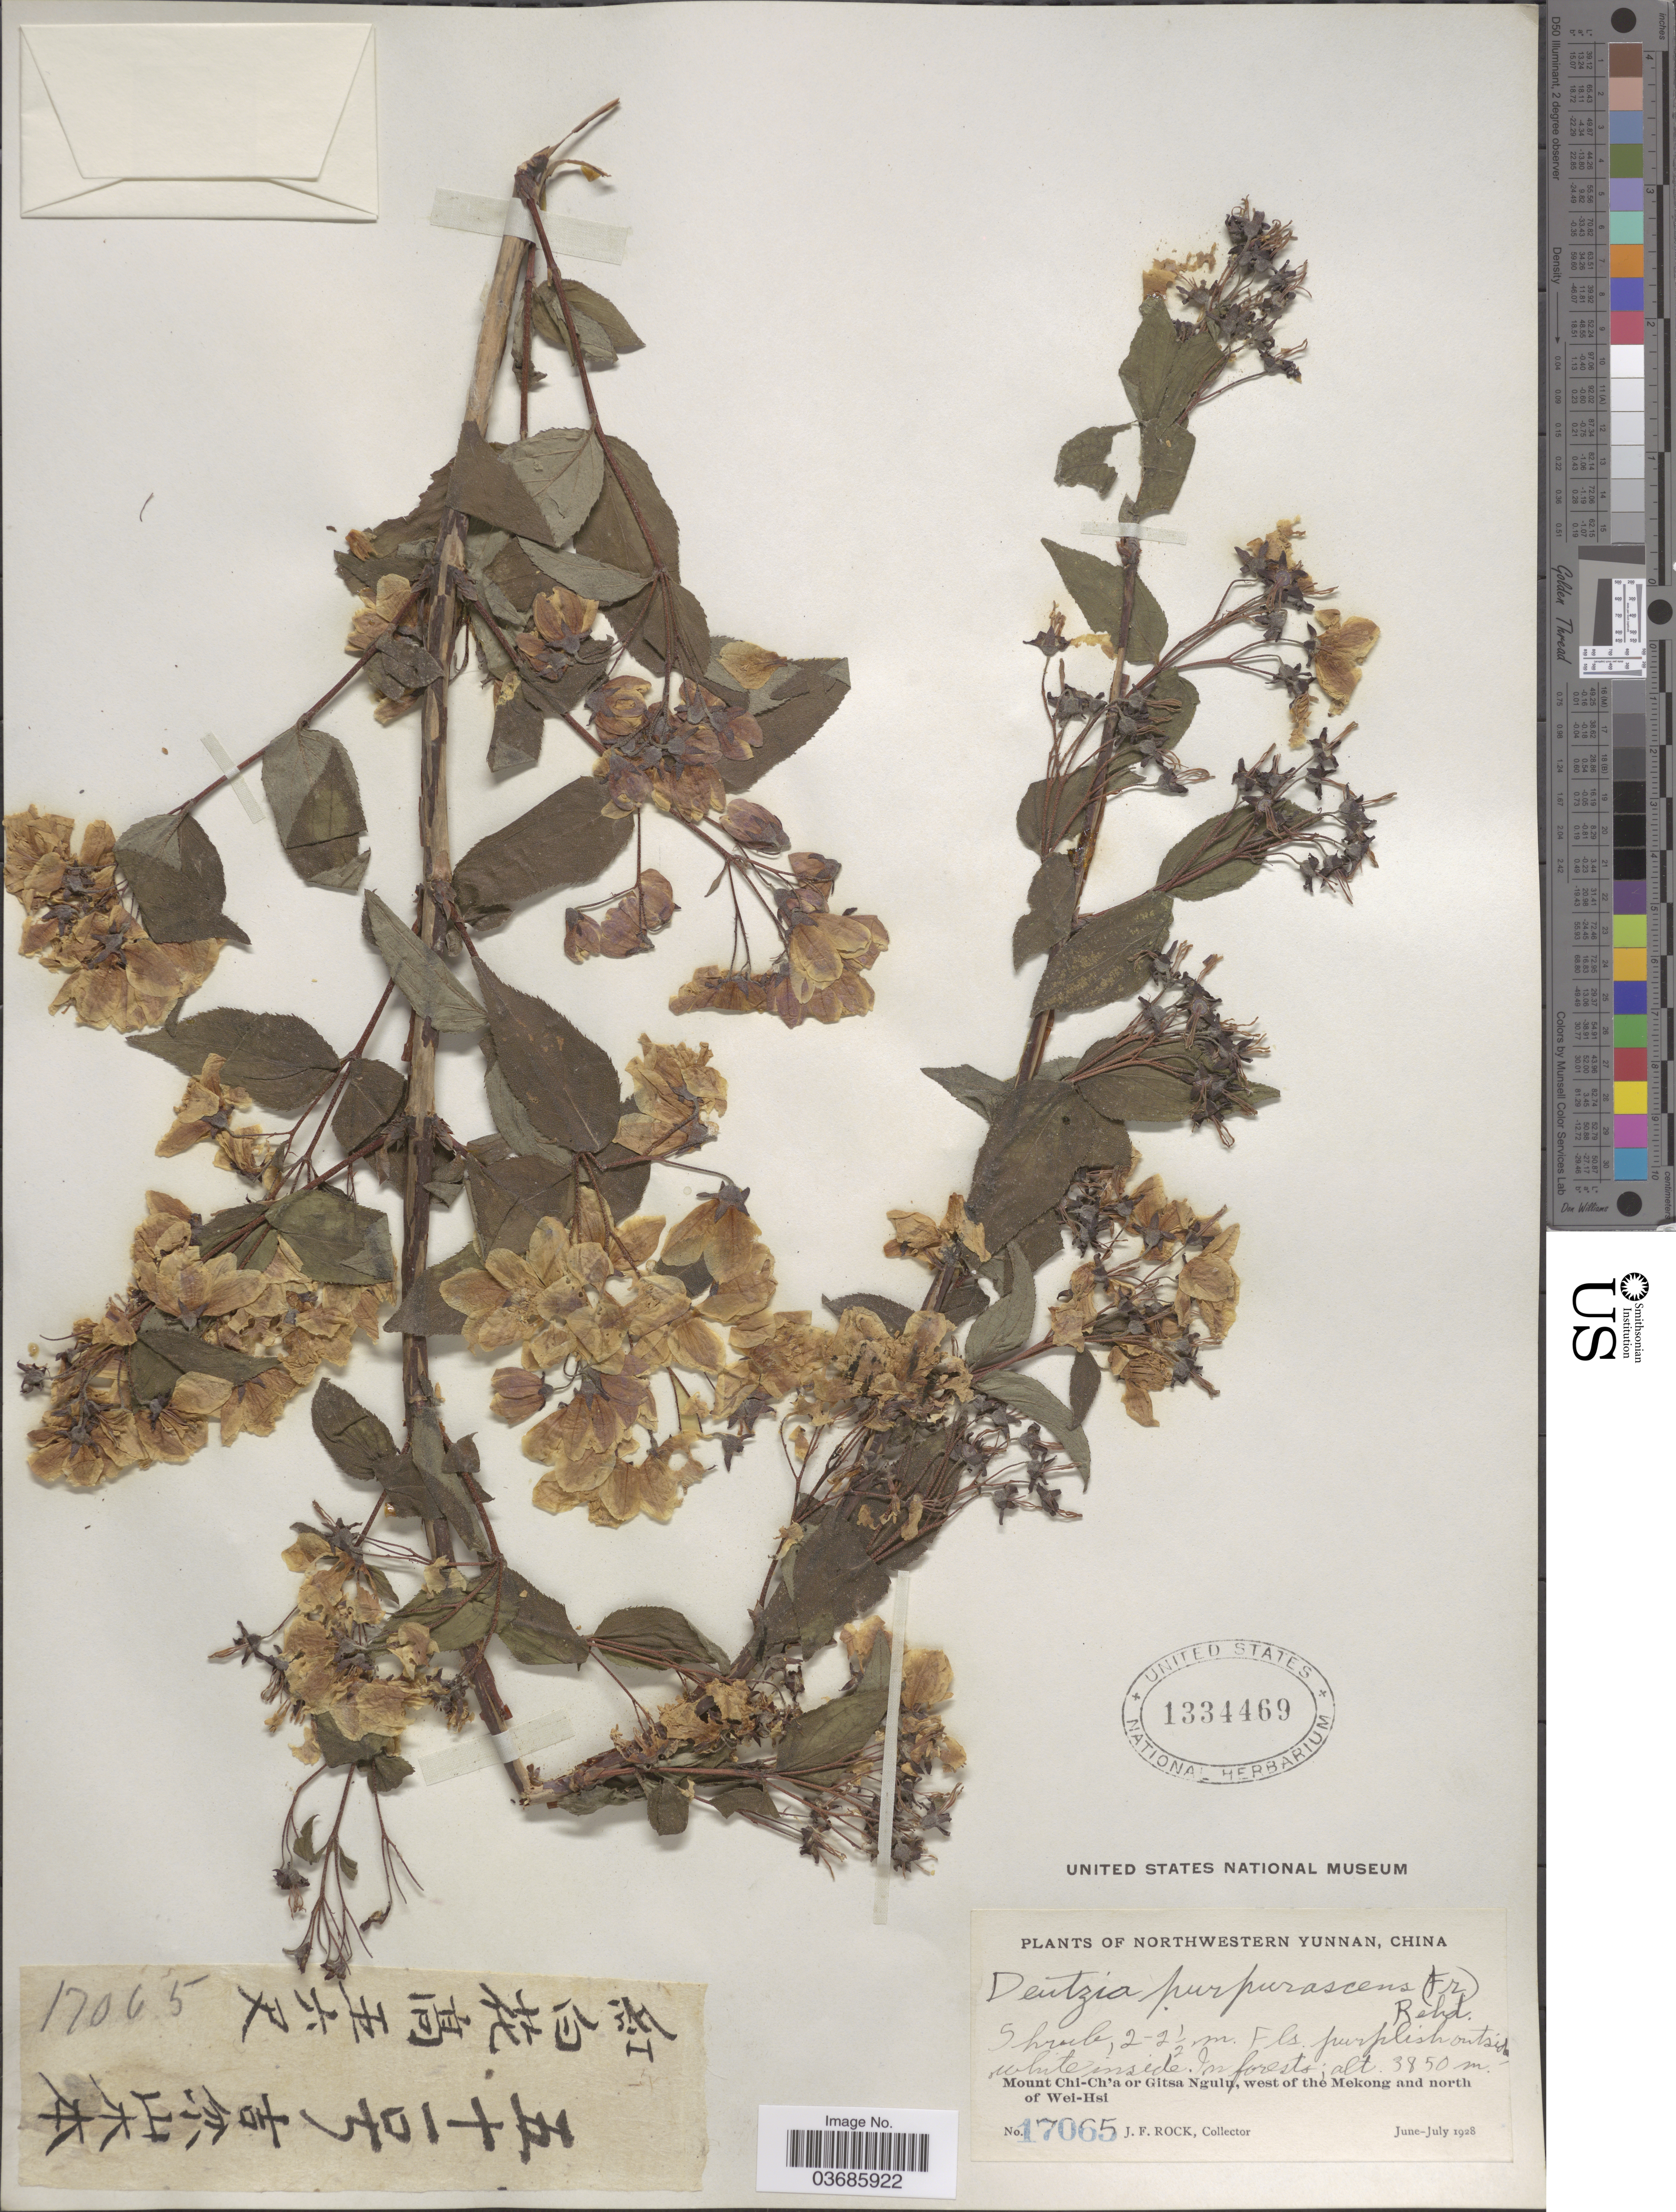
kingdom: Plantae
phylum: Tracheophyta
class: Magnoliopsida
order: Cornales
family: Hydrangeaceae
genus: Deutzia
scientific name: Deutzia purpurascens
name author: Rehder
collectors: J. Rock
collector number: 17065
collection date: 1928-06/1928-07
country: China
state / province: Yunnan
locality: Northwestern Yunnan. Mount Chi-Ch'a or Gitsa Ngulu, west of the Mekong and north of Wei-Hsi.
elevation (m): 3850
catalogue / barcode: US 1334469